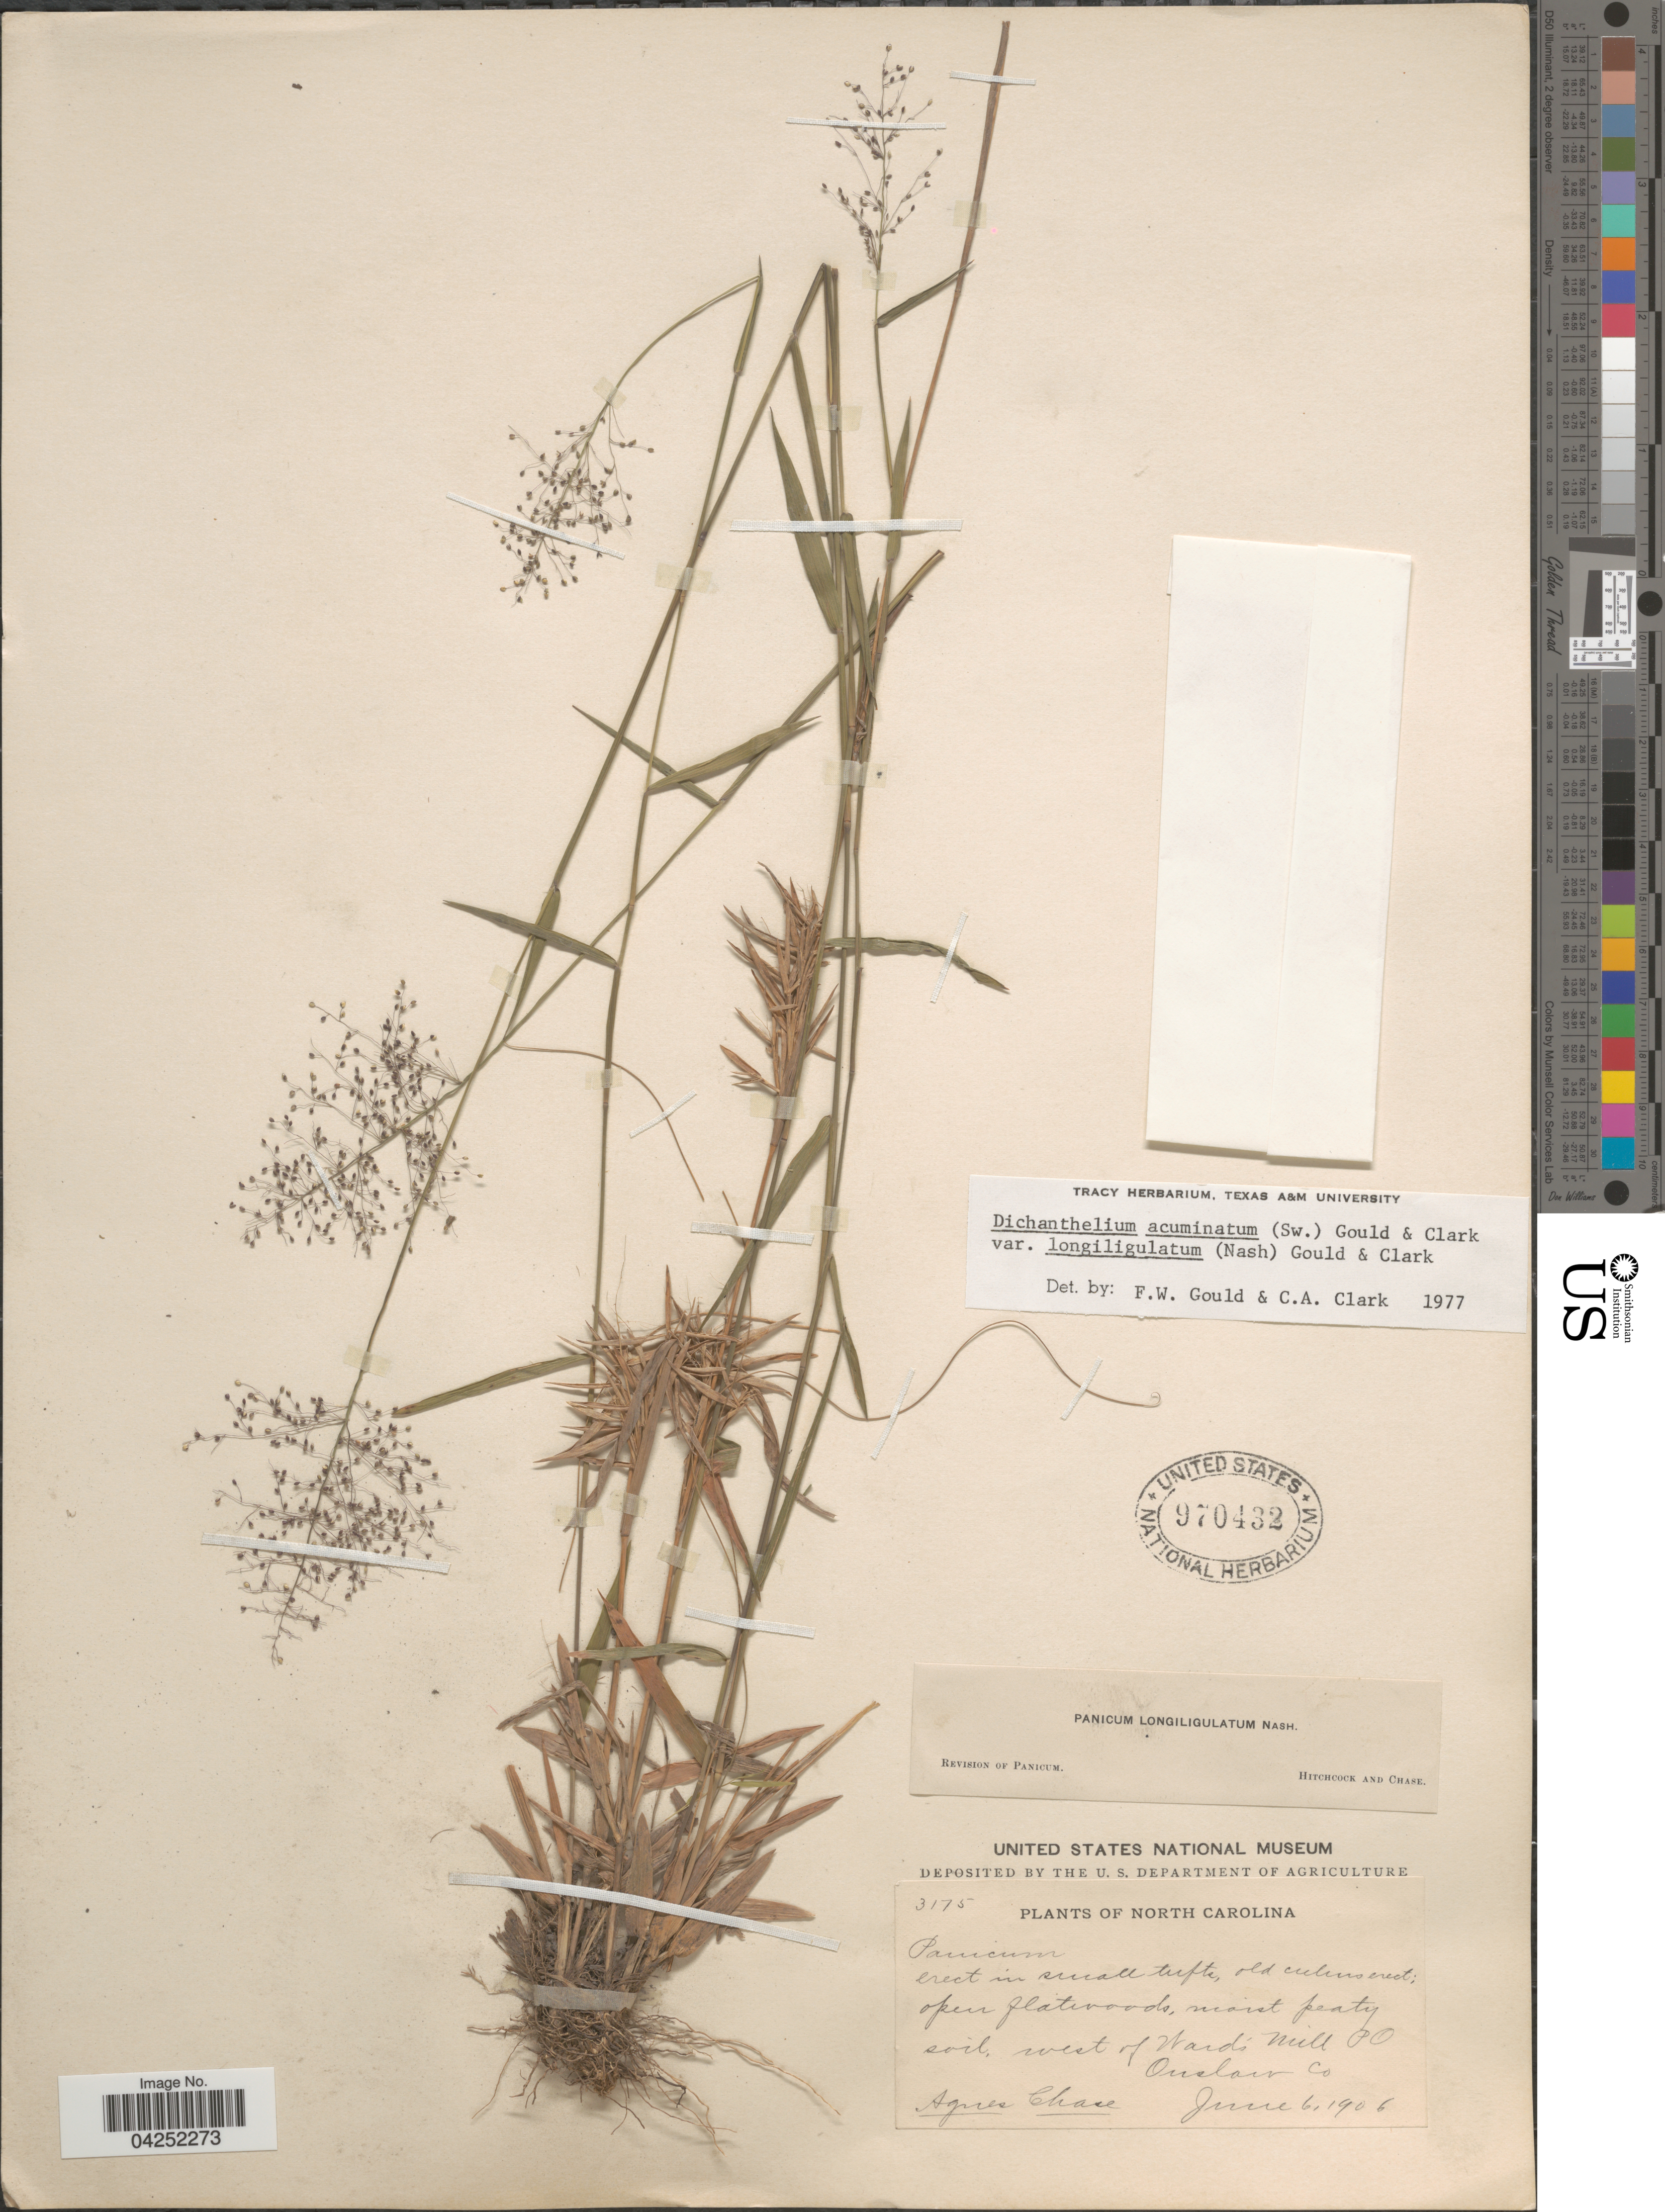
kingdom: Plantae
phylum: Tracheophyta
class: Liliopsida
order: Poales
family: Poaceae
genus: Dichanthelium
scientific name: Dichanthelium acuminatum var. longiligulatum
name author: (Nash) Gould & C.A. Clark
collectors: A. Chase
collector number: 3175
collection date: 1906-06-06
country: United States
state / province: North Carolina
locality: Open flatwoods, moist peaty soil, west of Wards Mill PO. Onslow Co.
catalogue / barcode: US 970432